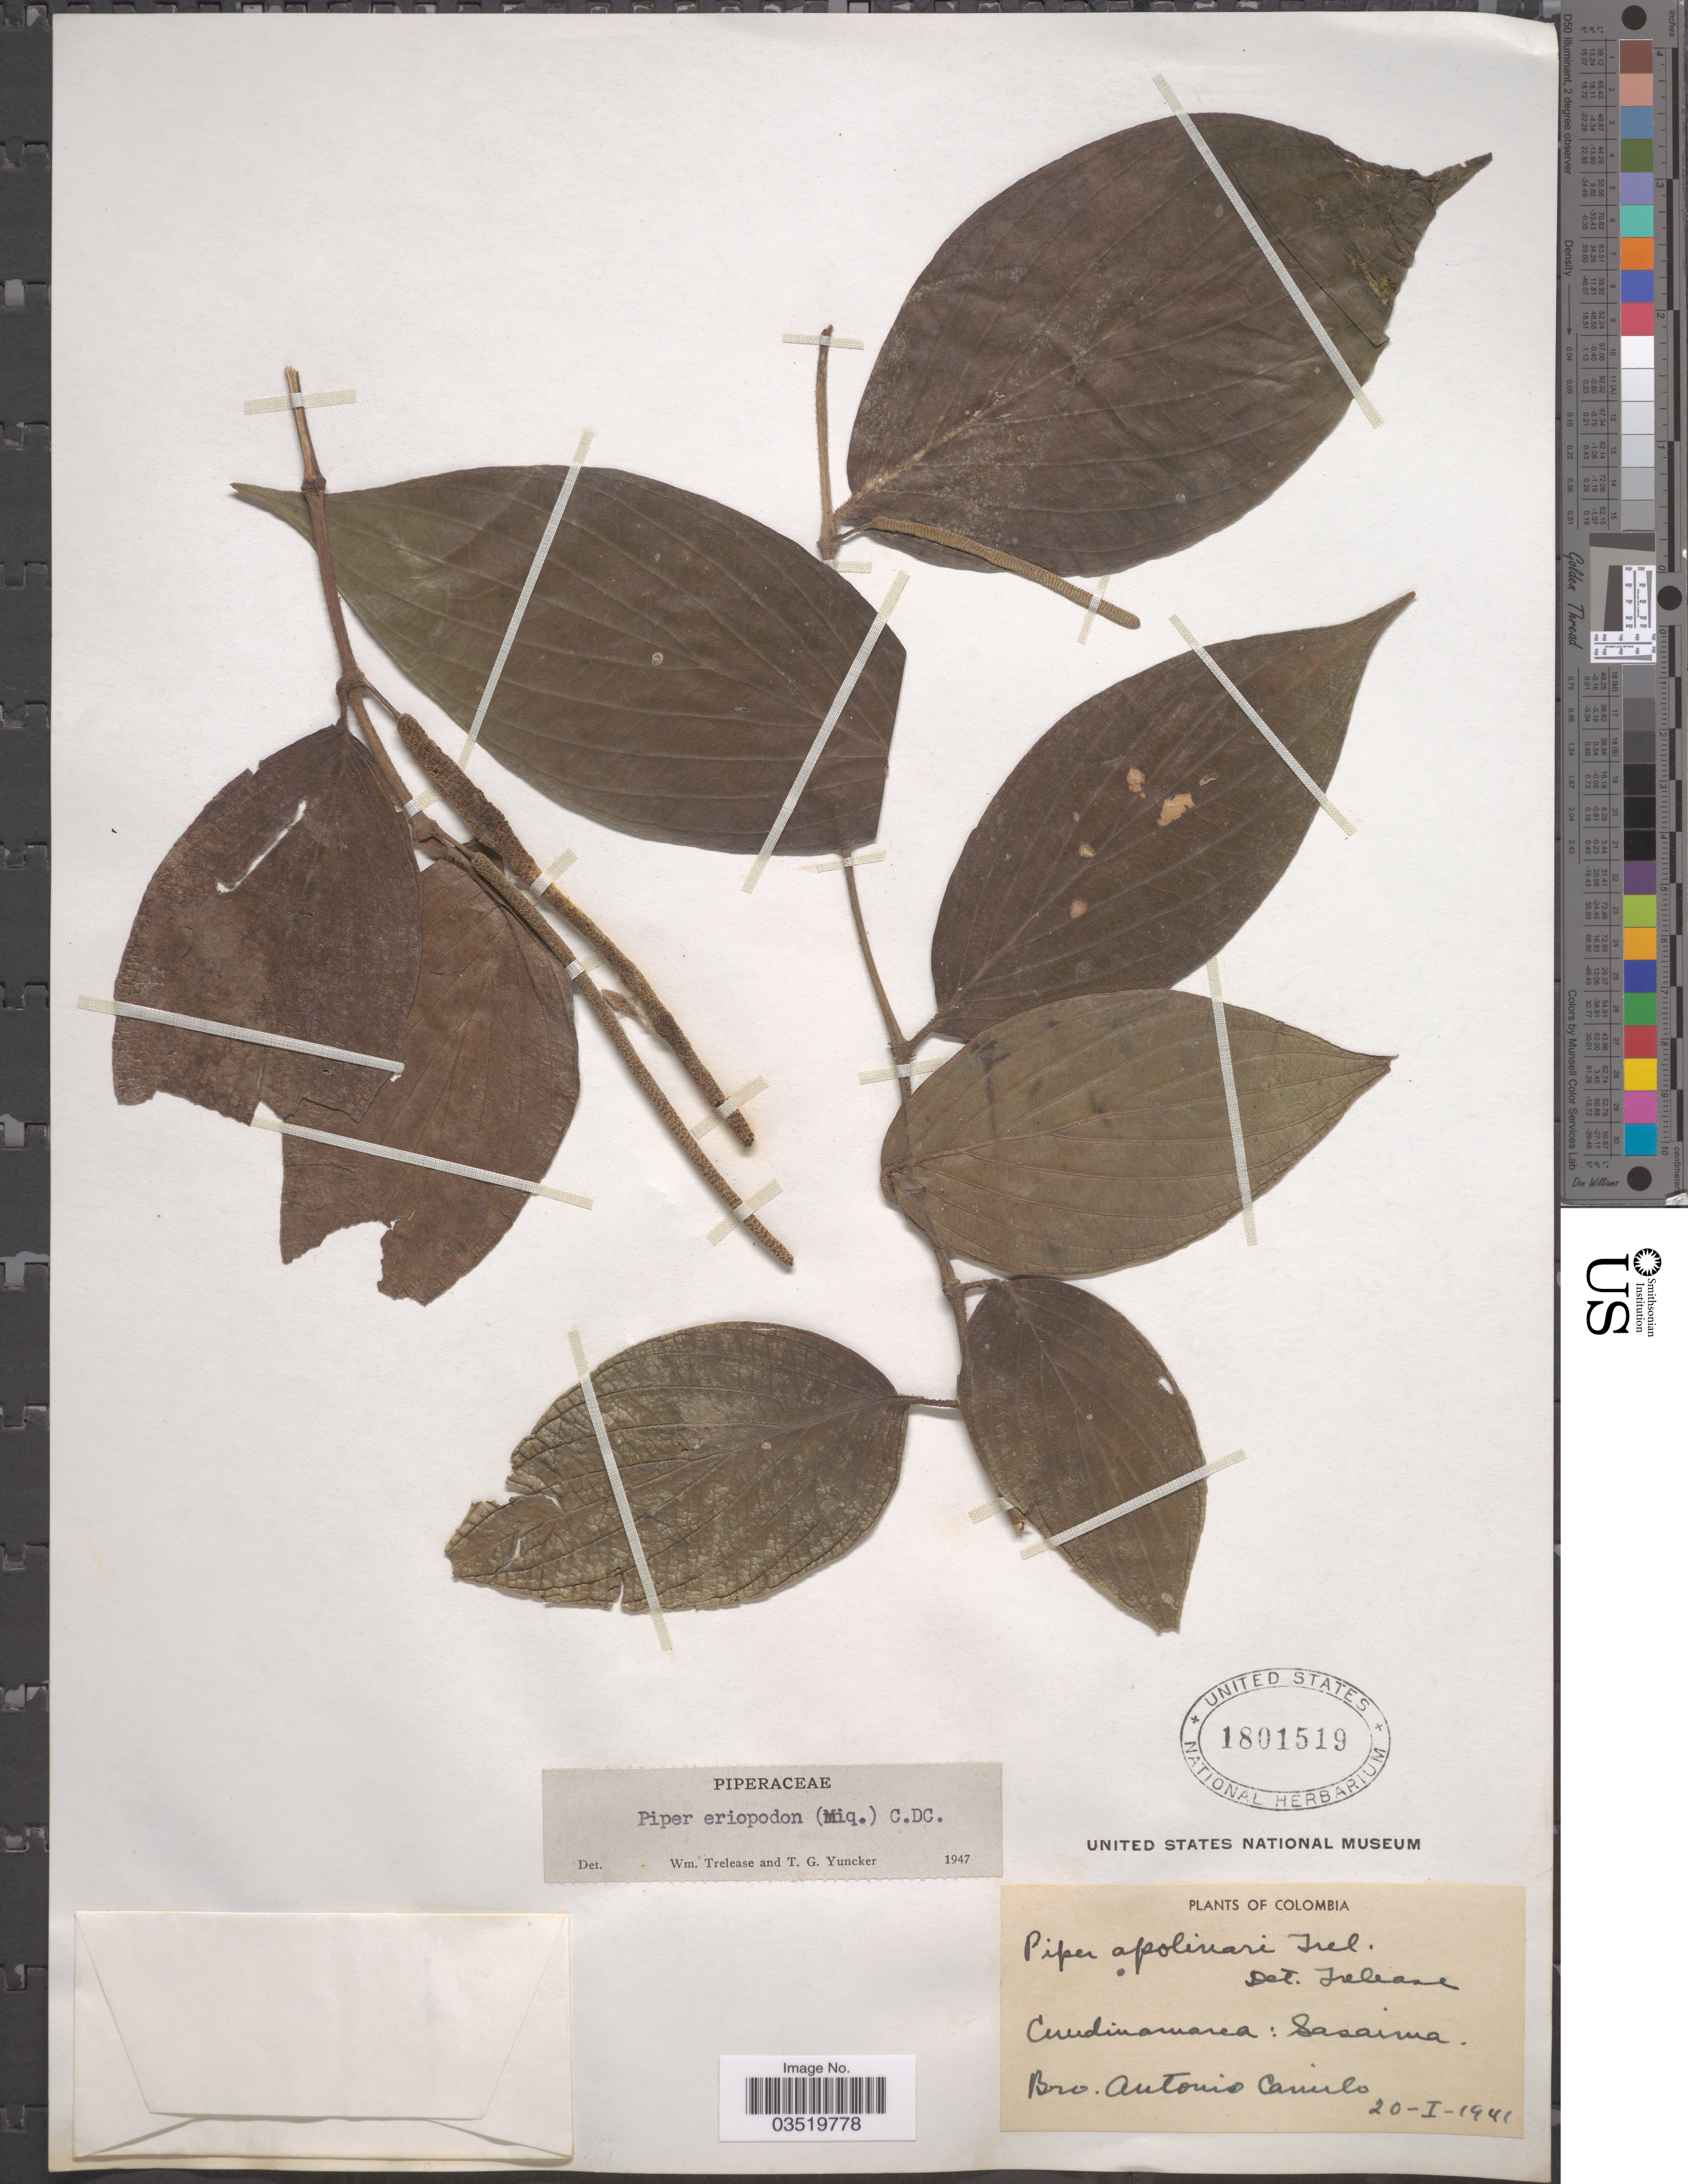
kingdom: Plantae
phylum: Tracheophyta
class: Magnoliopsida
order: Piperales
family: Piperaceae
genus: Piper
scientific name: Piper eriopodon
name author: C. DC.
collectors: A. Camilo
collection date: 1941-01-20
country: Colombia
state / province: Cundinamarca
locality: Sasaima.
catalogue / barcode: US 1801519